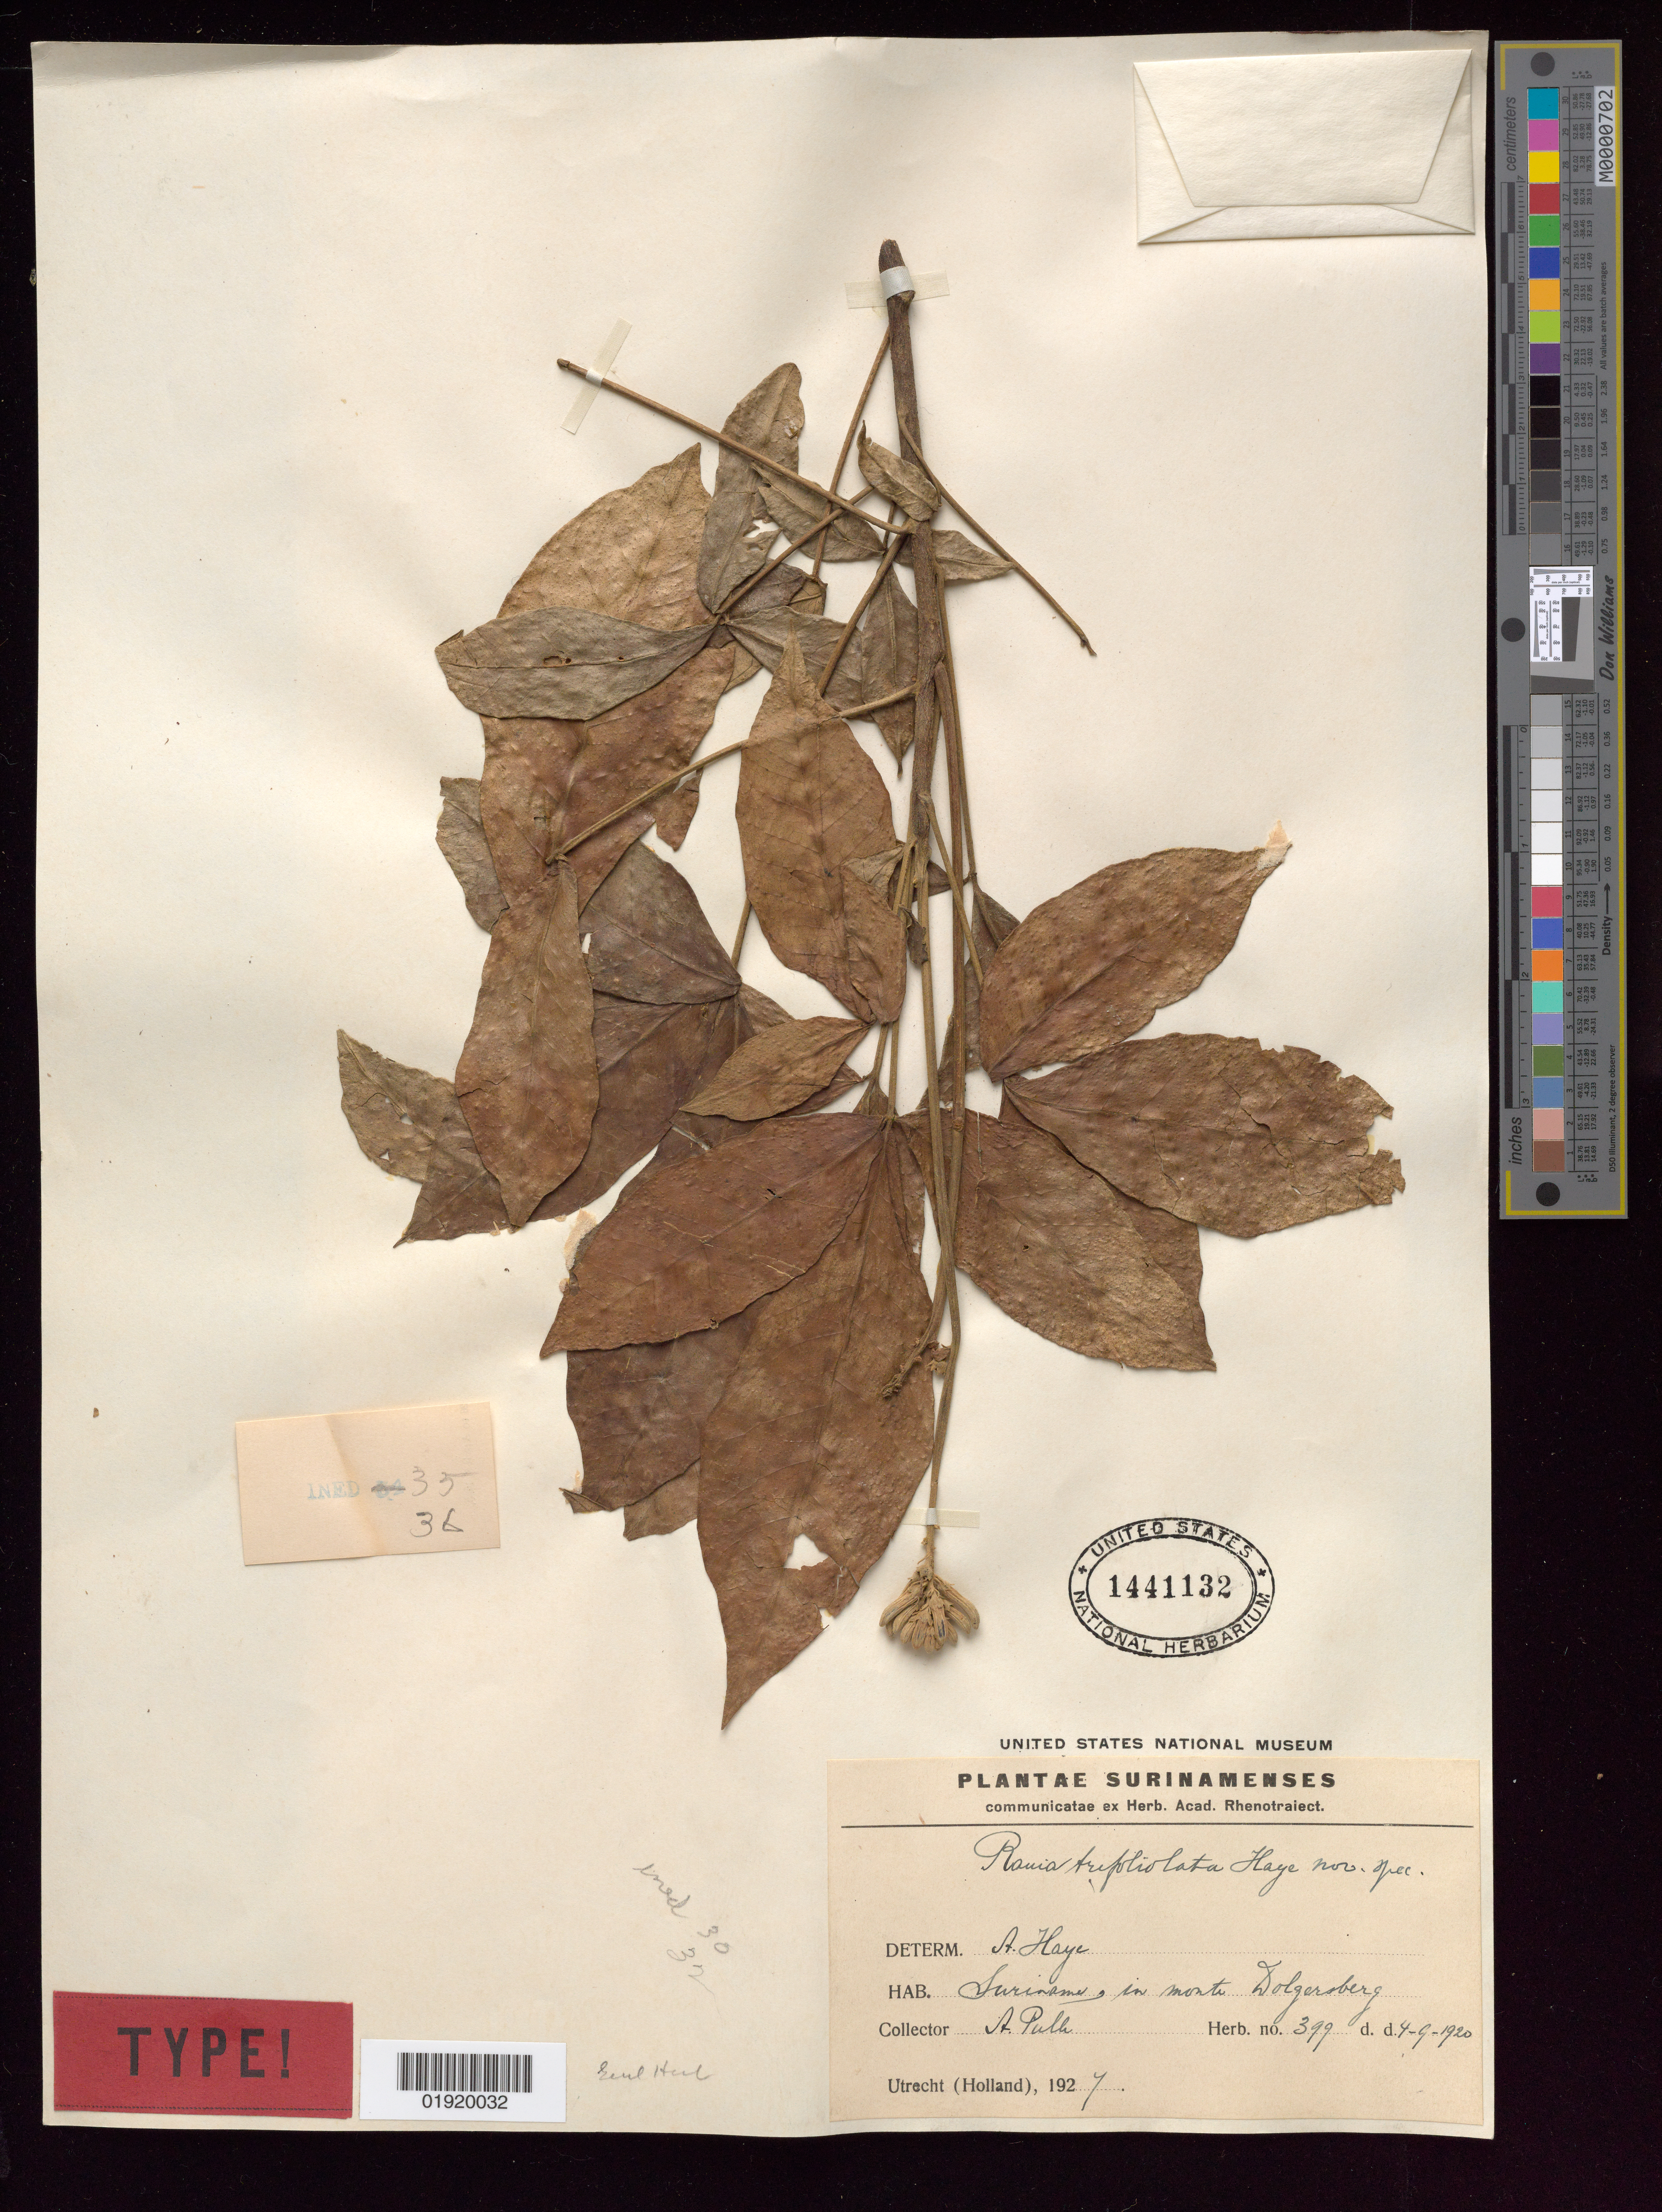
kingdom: Plantae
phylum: Tracheophyta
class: Magnoliopsida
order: Sapindales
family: Rutaceae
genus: Rauia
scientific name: Rauia spicata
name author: Haye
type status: Isotype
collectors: A. A. Pulle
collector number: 399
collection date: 1920-09-04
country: Suriname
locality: Suriname, in monte Dalgersberg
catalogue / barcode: US 1441132